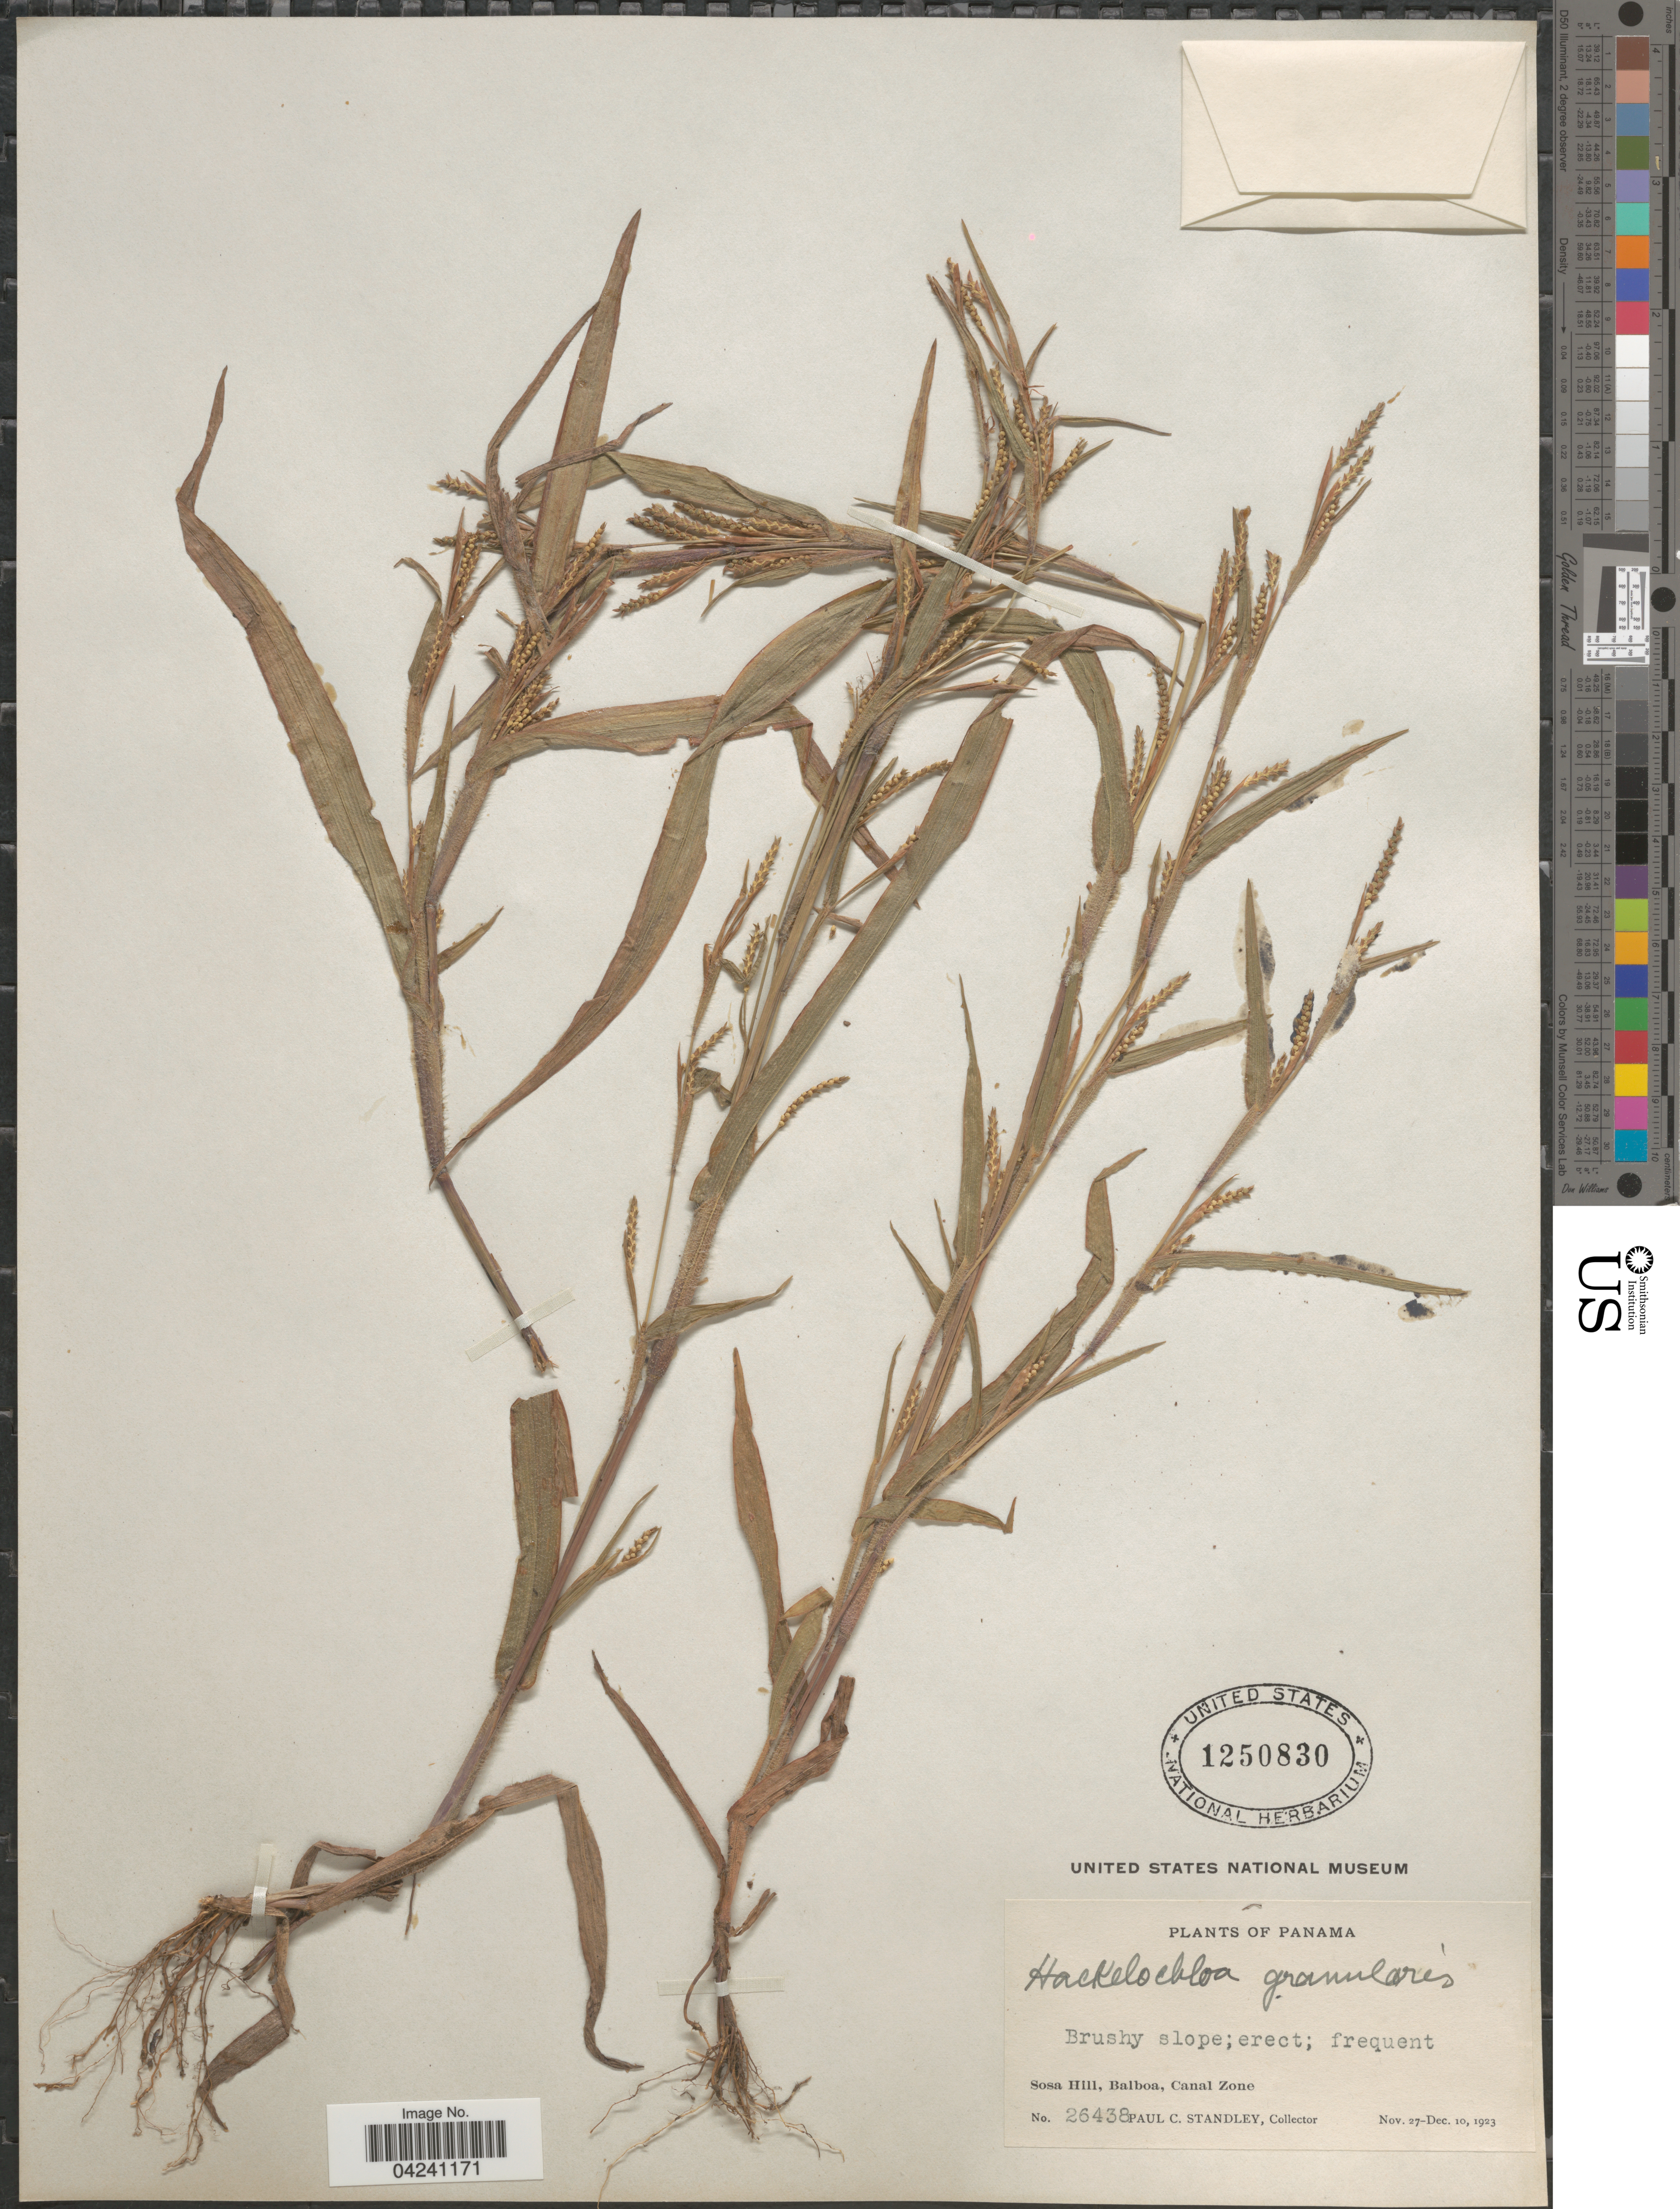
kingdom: Plantae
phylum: Tracheophyta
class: Liliopsida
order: Poales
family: Poaceae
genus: Hackelochloa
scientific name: Hackelochloa granularis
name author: (L.) Kuntze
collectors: P. C. Standley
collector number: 26438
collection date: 1923-11-27/1923-12-10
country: Panama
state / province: Colón / Panamá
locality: Sosa Hill, Balboa, Canal Zone.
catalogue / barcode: US 1250830